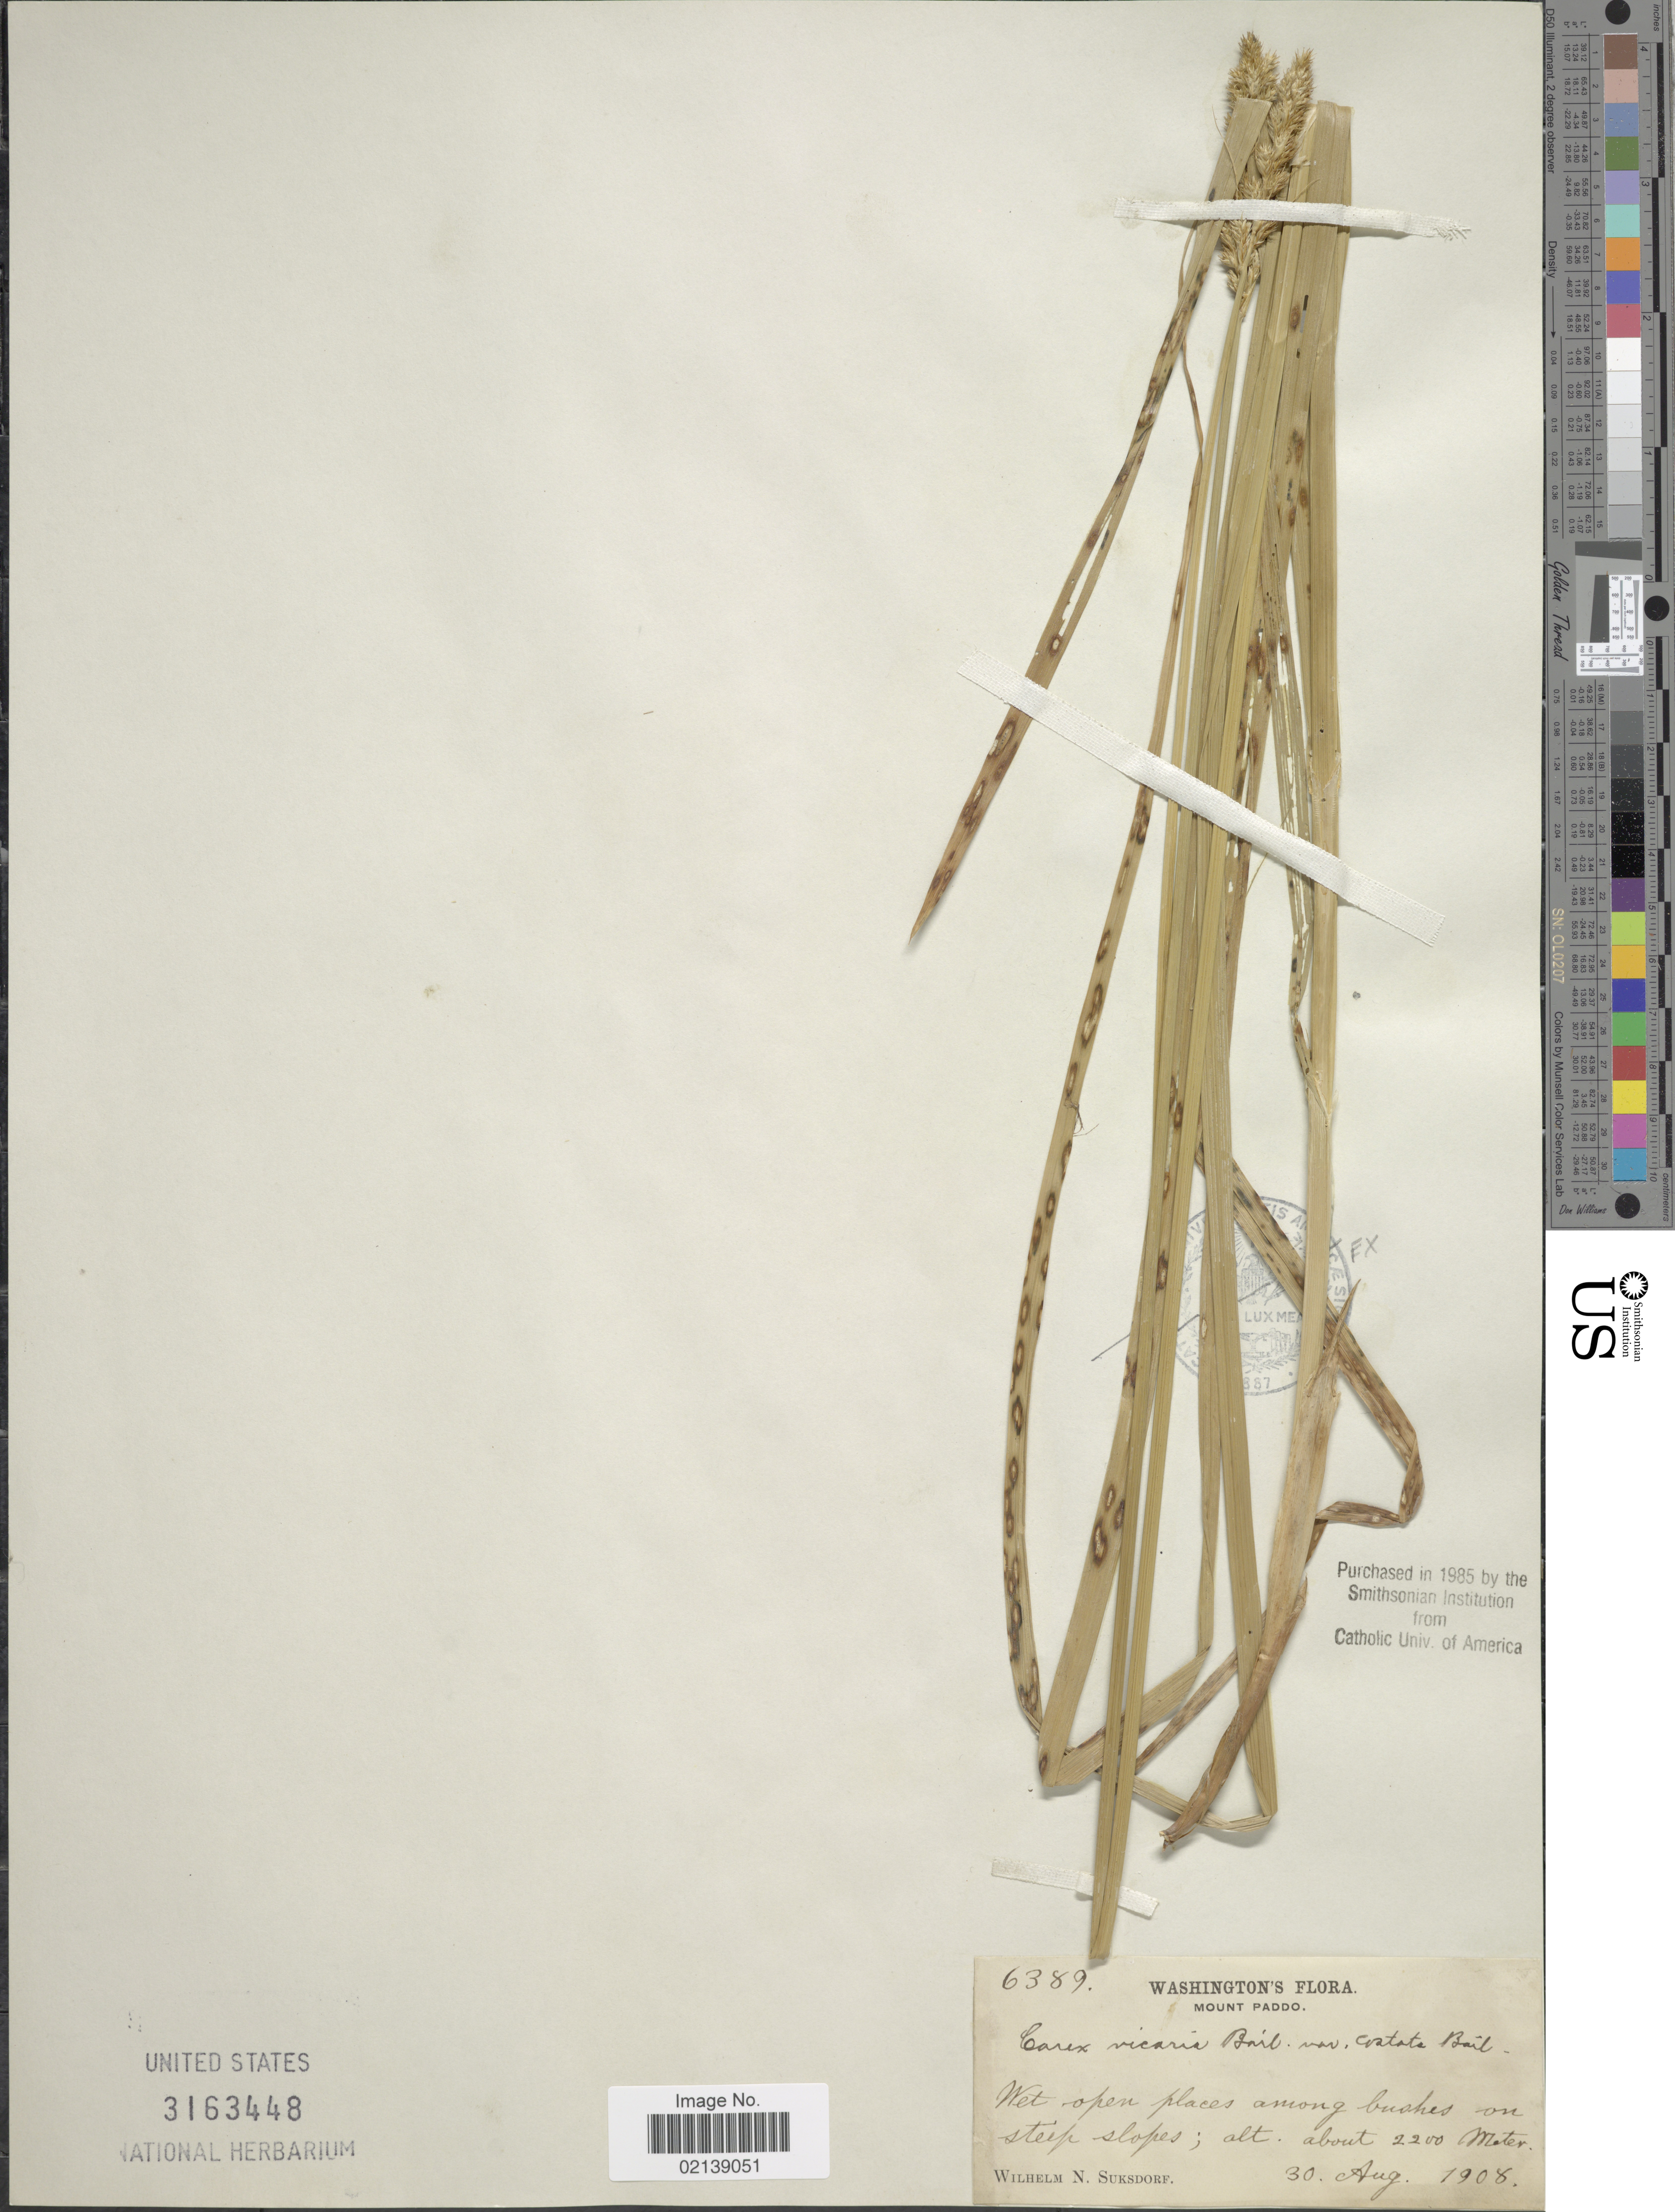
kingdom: Plantae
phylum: Tracheophyta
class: Liliopsida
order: Poales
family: Cyperaceae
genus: Carex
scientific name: Carex densa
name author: (L.H. Bailey) L.H. Bailey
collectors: W. N. Suksdorf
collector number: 6389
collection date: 1908-08-30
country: United States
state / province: Washington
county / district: Skamania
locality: Mount Paddo, Wet open places among bushes on steep slopes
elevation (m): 2200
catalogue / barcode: US 3163448